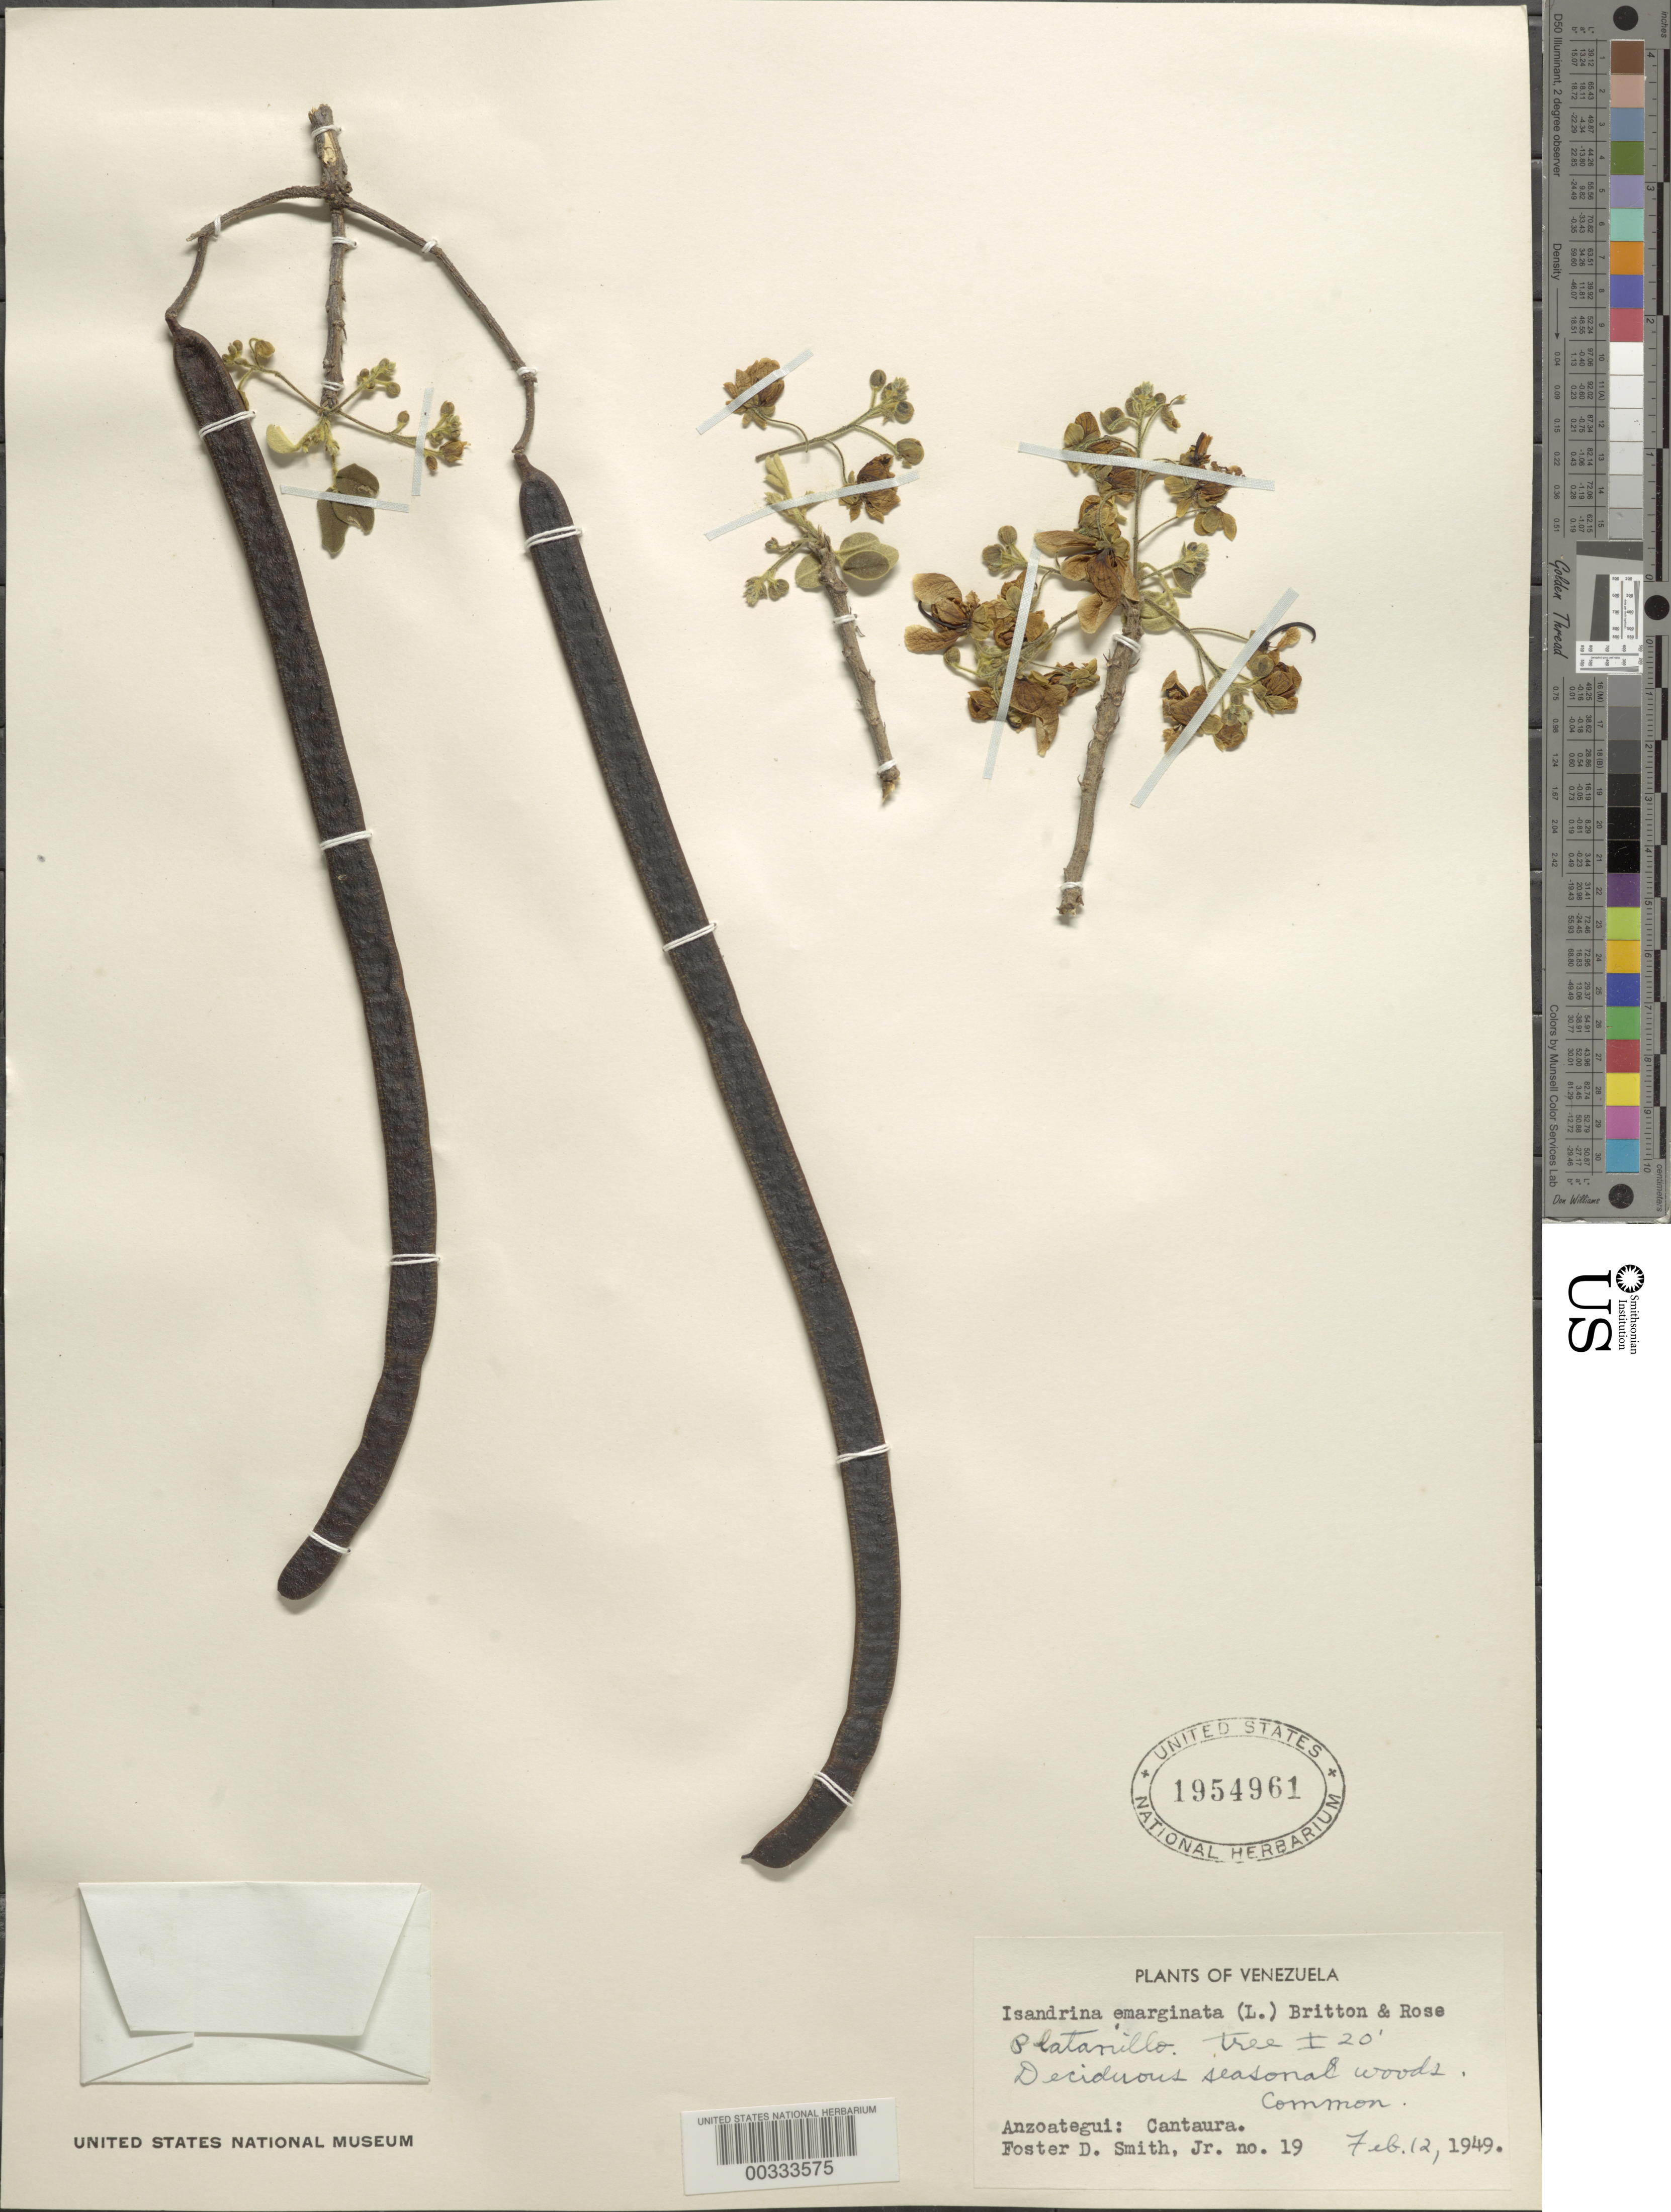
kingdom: Plantae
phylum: Tracheophyta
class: Magnoliopsida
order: Fabales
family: Fabaceae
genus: Senna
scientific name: Senna atomaria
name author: (L.) H.S. Irwin & Barneby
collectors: F. Smith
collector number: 19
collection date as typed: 12 Feb 1949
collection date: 1949-02-12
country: Venezuela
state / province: Anzoategui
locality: Cantaura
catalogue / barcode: US 1954961